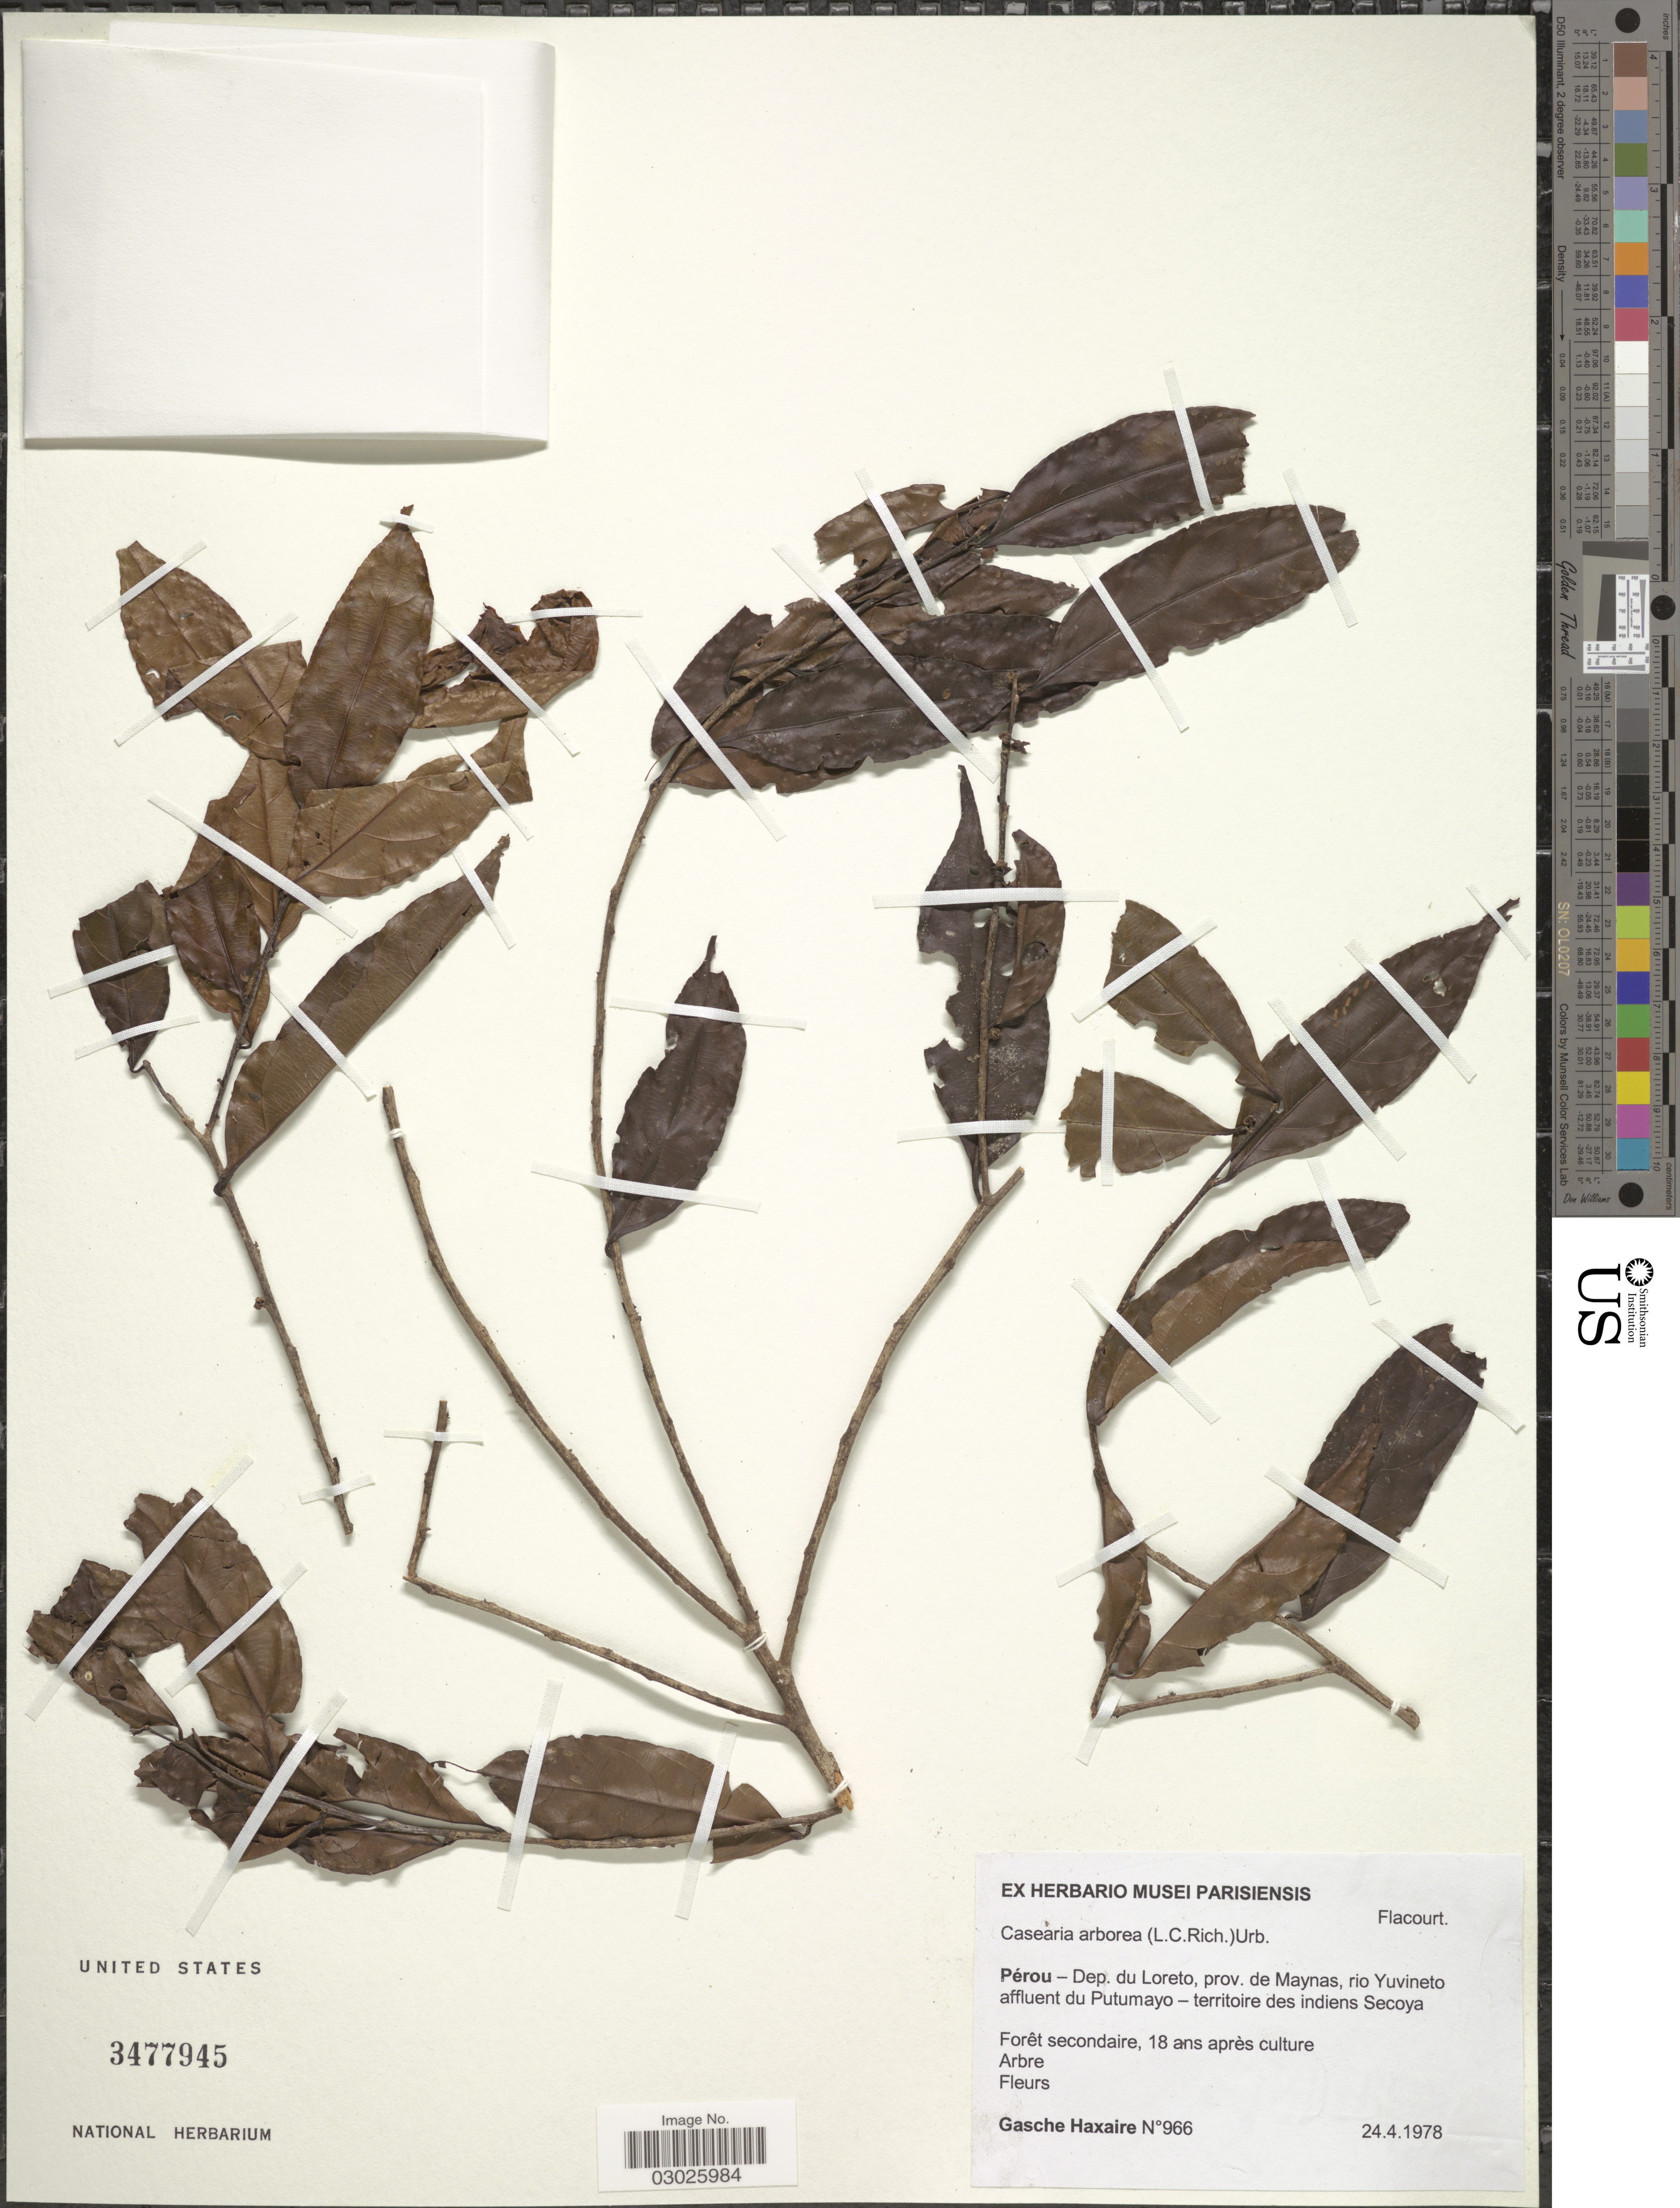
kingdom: Plantae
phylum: Tracheophyta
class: Magnoliopsida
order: Malpighiales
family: Salicaceae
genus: Casearia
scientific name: Casearia arborea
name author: (Rich.) Urb.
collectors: G. Haxaire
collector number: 966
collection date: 1978-04-24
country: Peru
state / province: Loreto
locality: Dep. de Loreto, prov. de Maynas, rio Yuvineto affluent du Putumayo - territoire des indiens Secoya.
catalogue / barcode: US 3477945